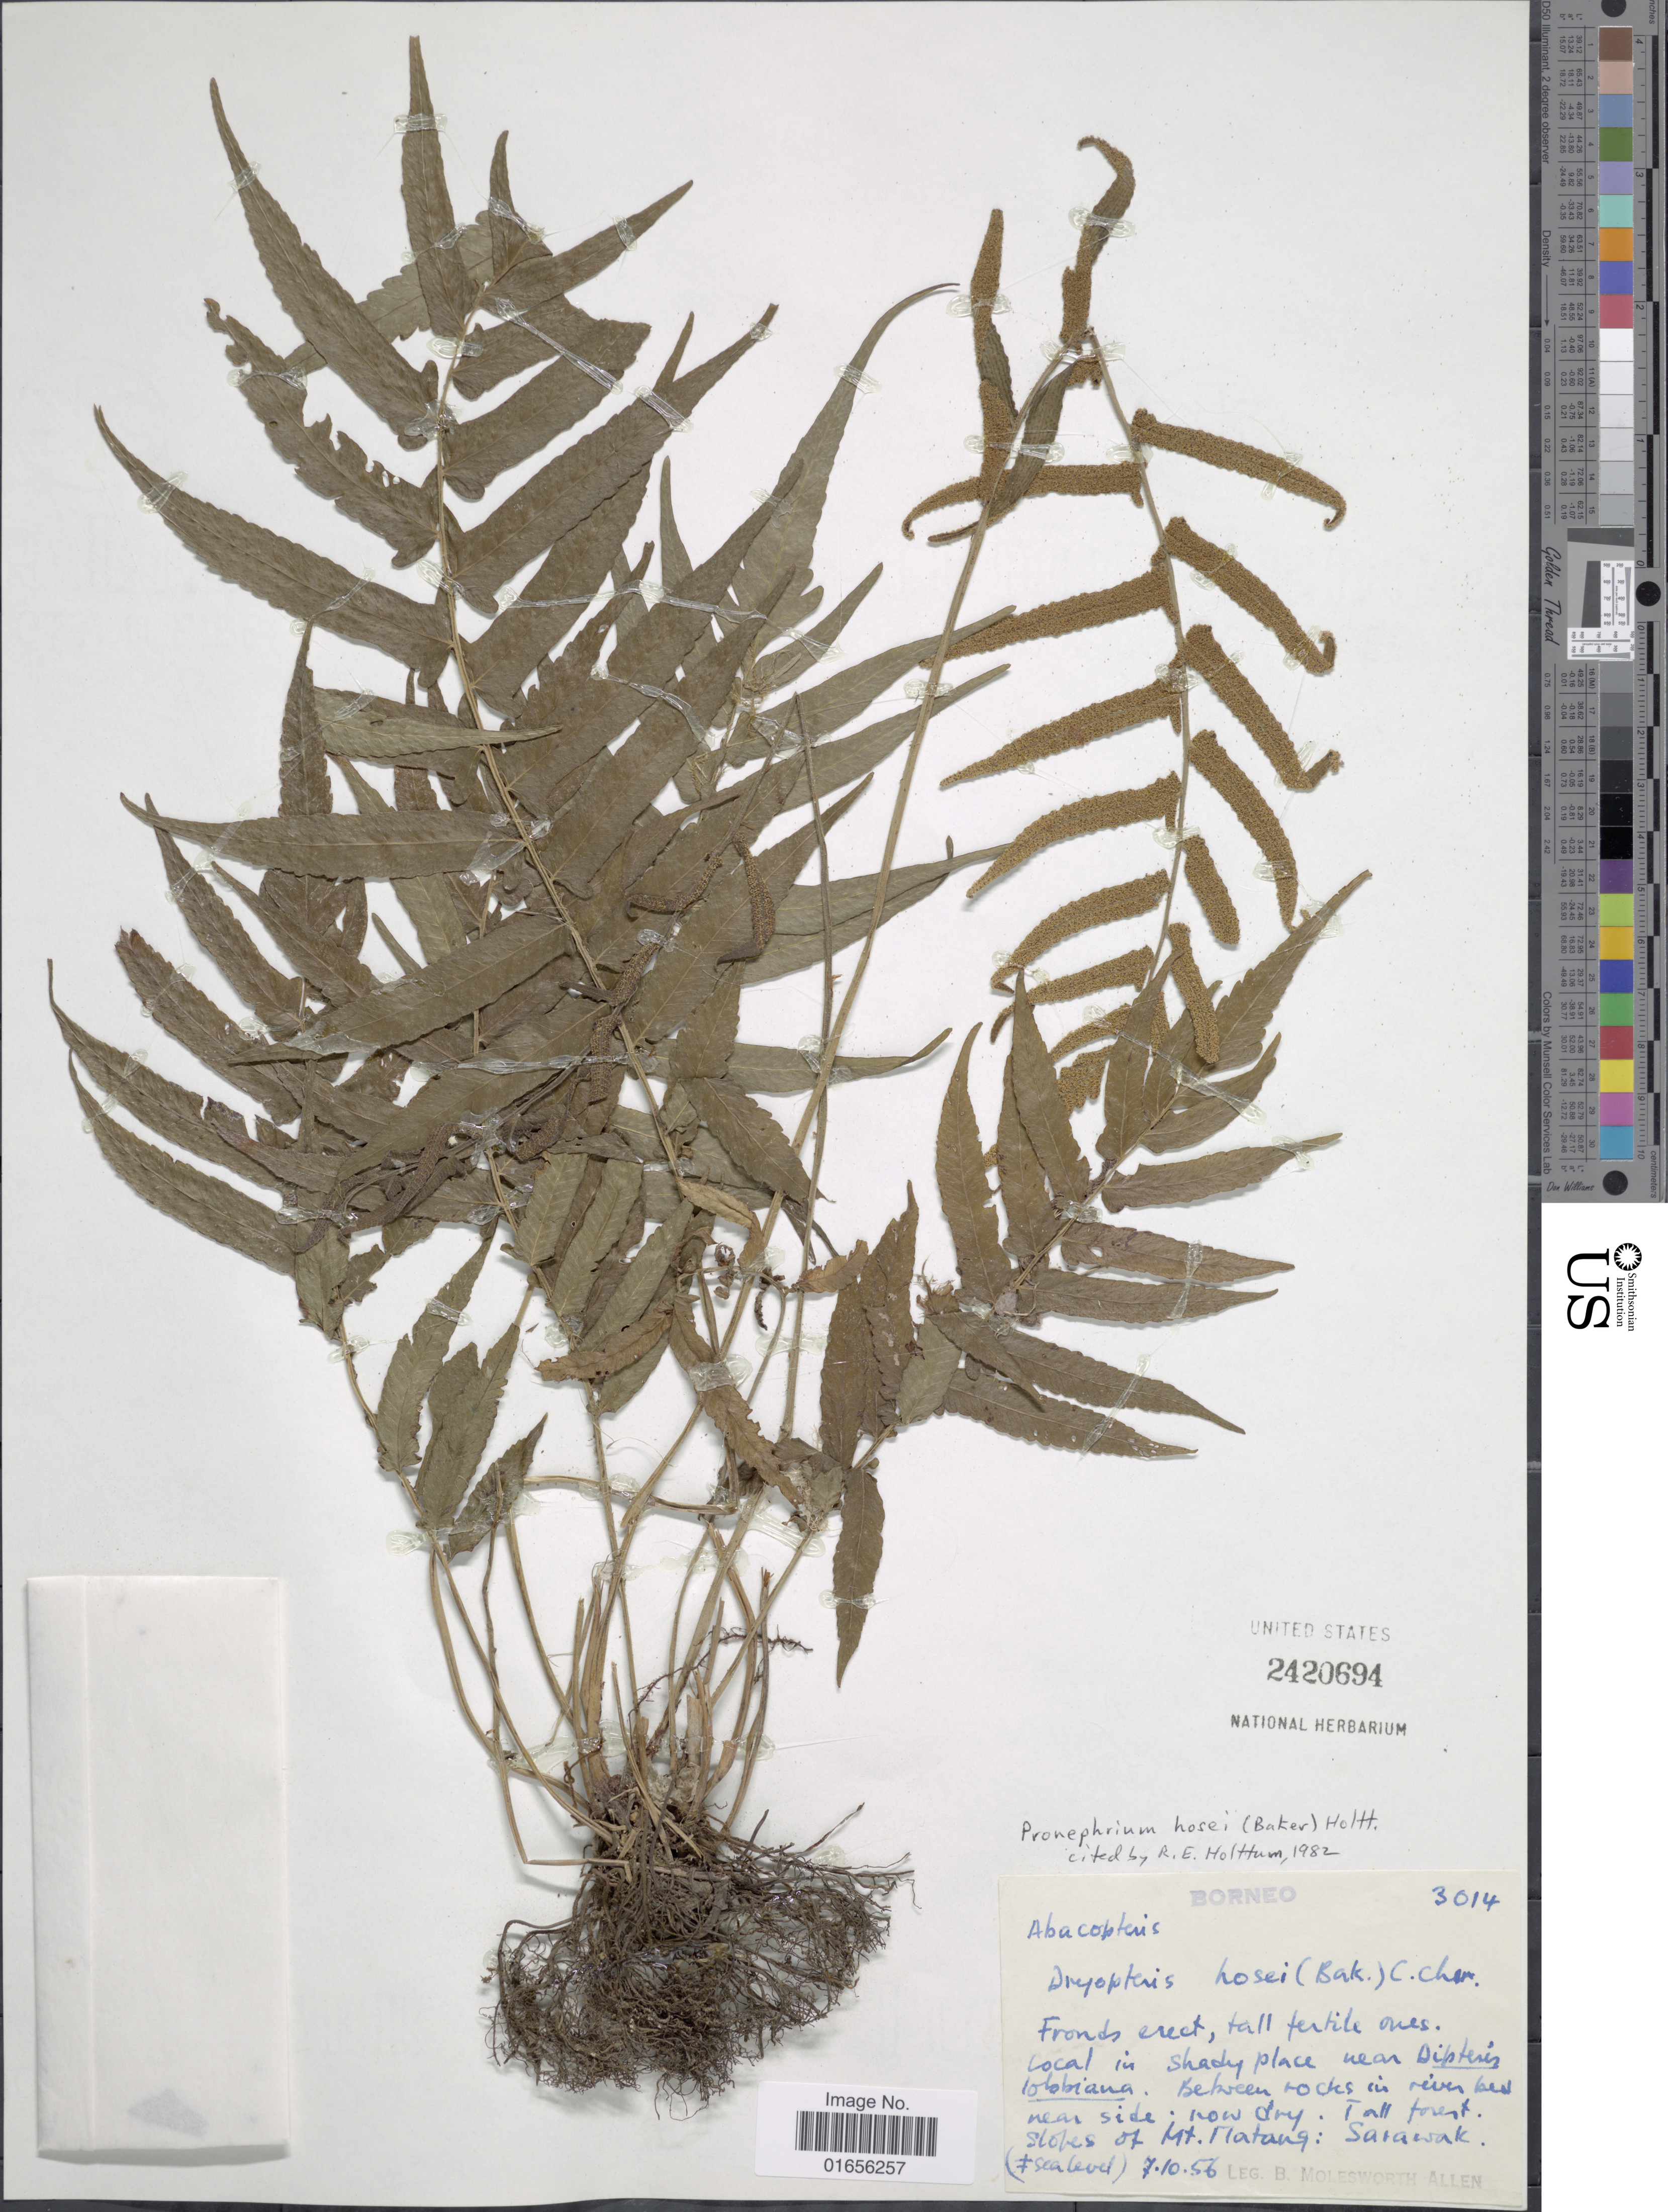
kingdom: Plantae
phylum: Tracheophyta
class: Polypodiopsida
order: Polypodiales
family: Thelypteridaceae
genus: Pronephrium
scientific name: Pronephrium hosei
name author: (Baker) Holttum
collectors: B. E. G. Molesworth-Allen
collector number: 3014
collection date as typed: Transcribed d/m/y: 7/10/56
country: Malaysia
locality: Borneo, Slopes of Mt. Matang: Sarawak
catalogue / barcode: US 2420694